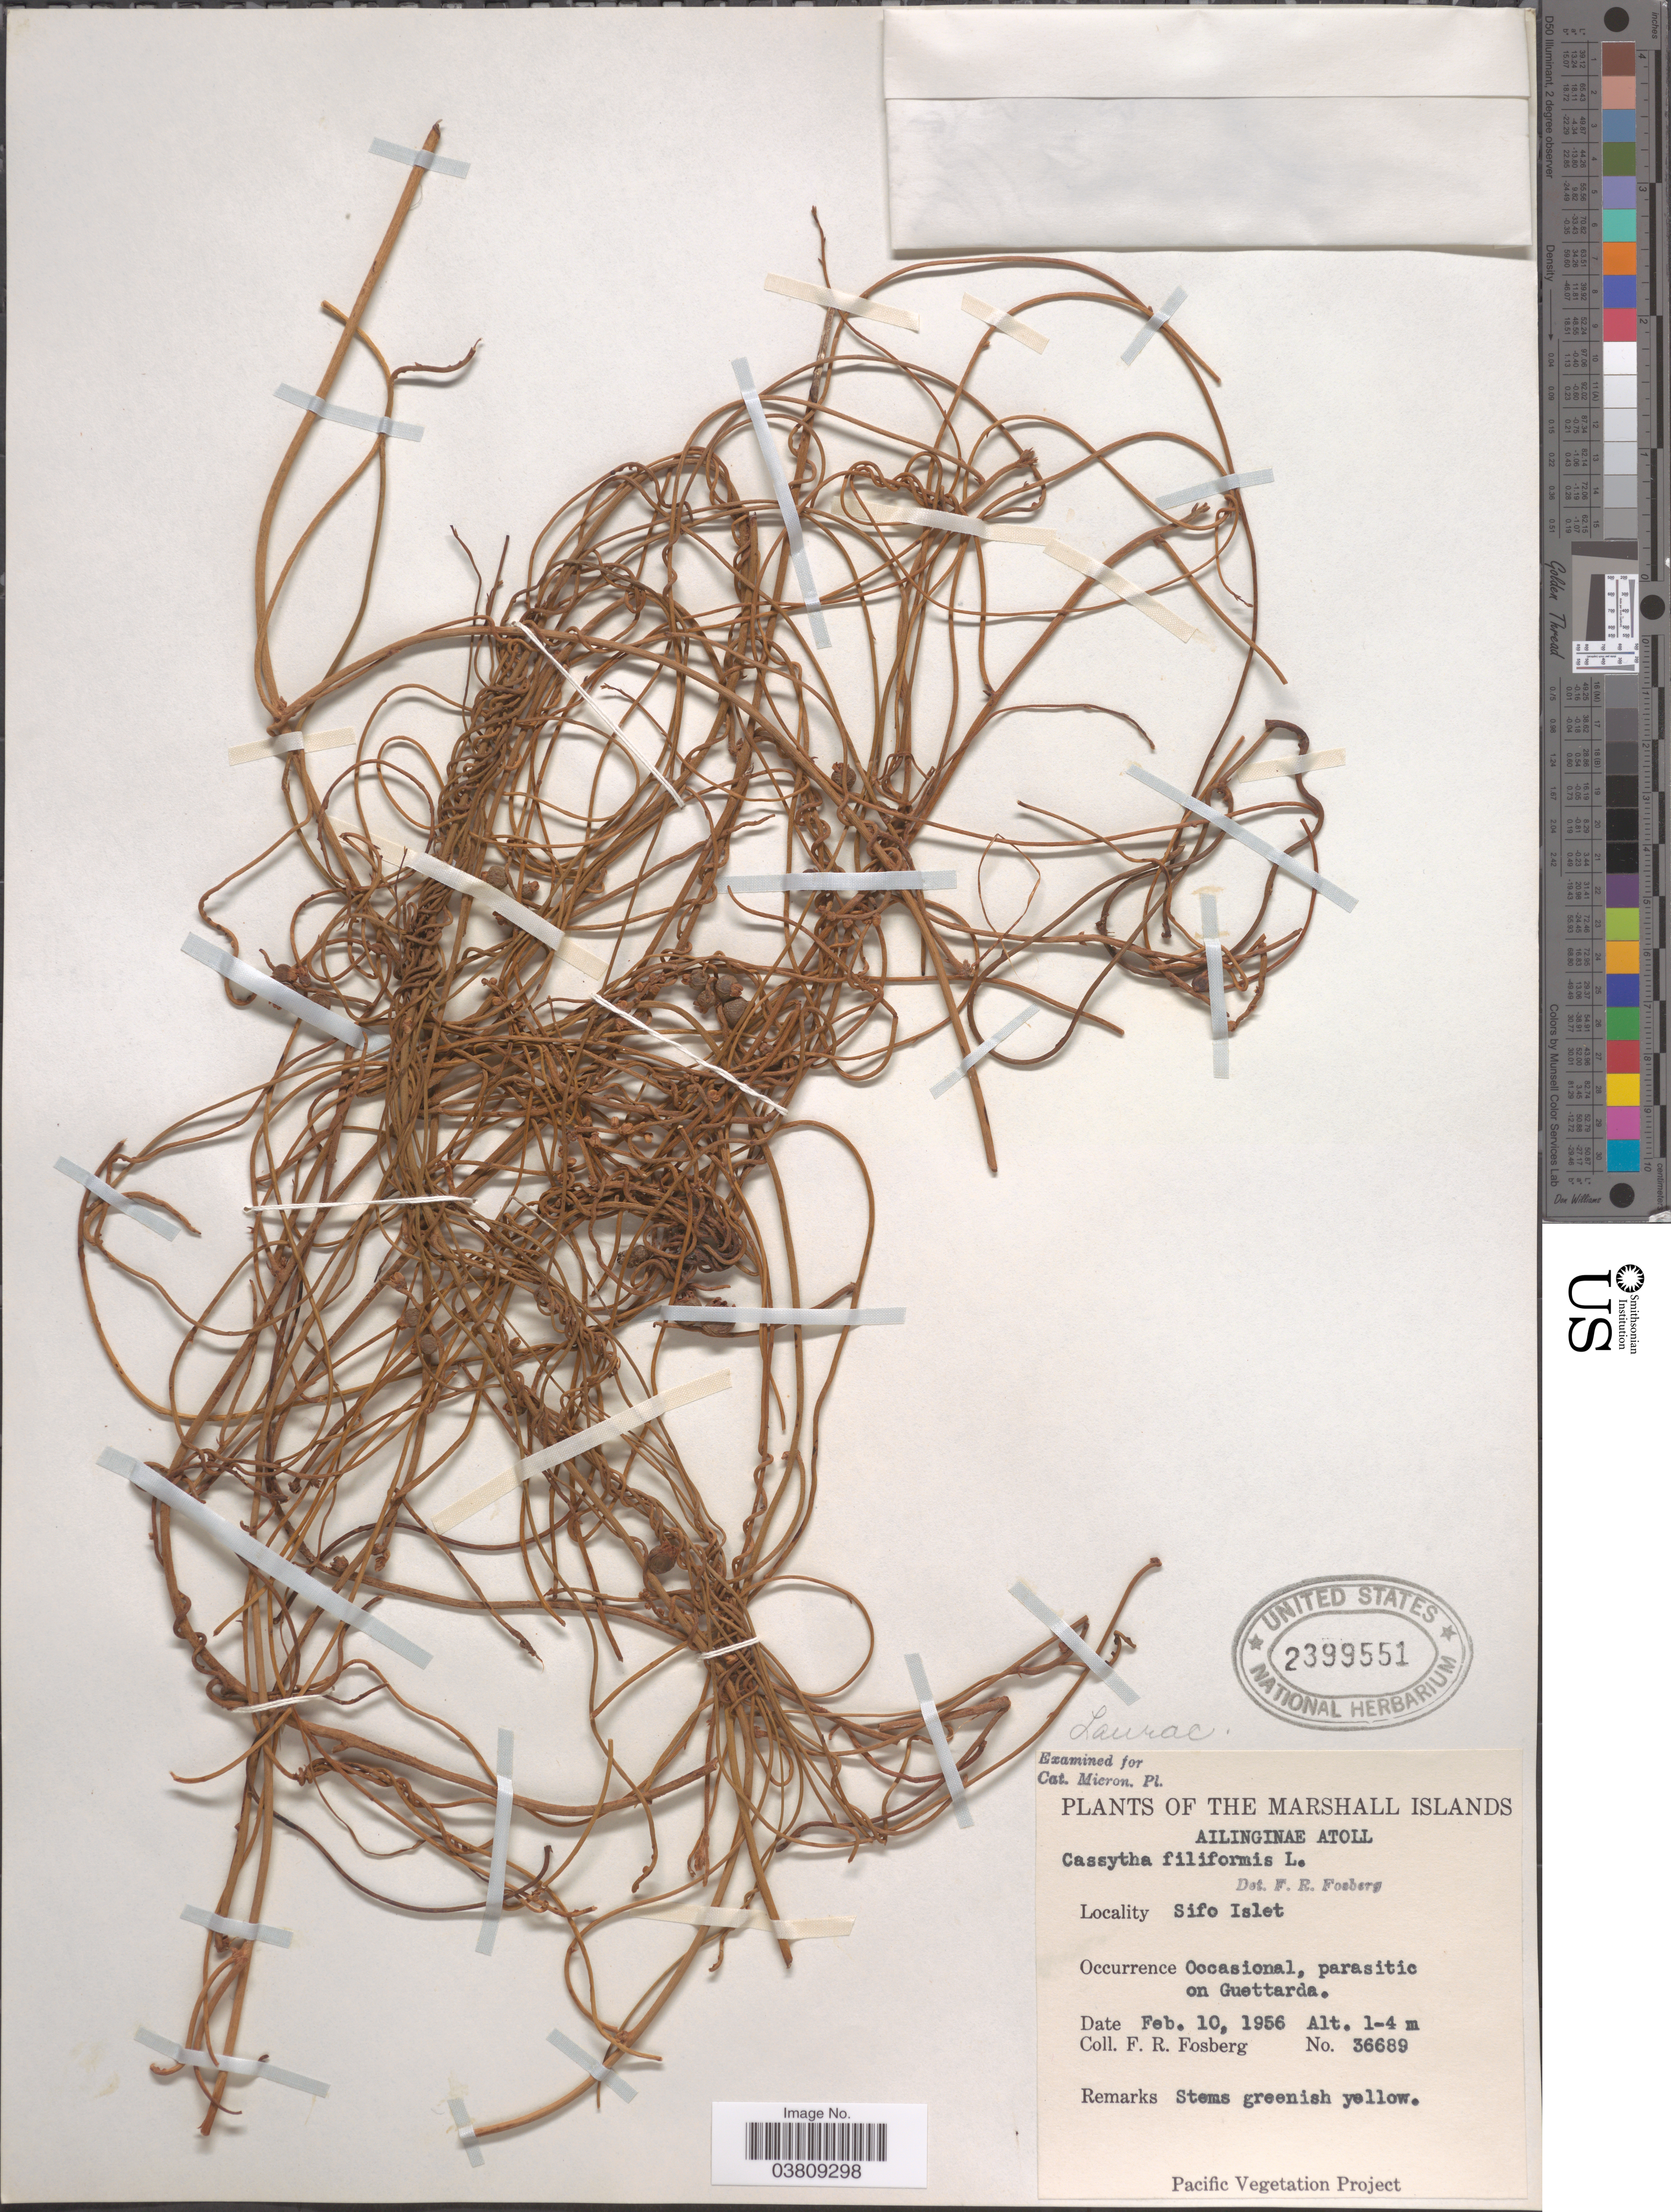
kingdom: Plantae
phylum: Tracheophyta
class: Magnoliopsida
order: Laurales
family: Lauraceae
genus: Cassytha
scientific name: Cassytha filiformis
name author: L.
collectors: F. R. Fosberg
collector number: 36689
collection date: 1956-02-10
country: Marshall Islands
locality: Ailinginae Atoll. Sifo Islet.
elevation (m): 1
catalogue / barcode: US 2399551